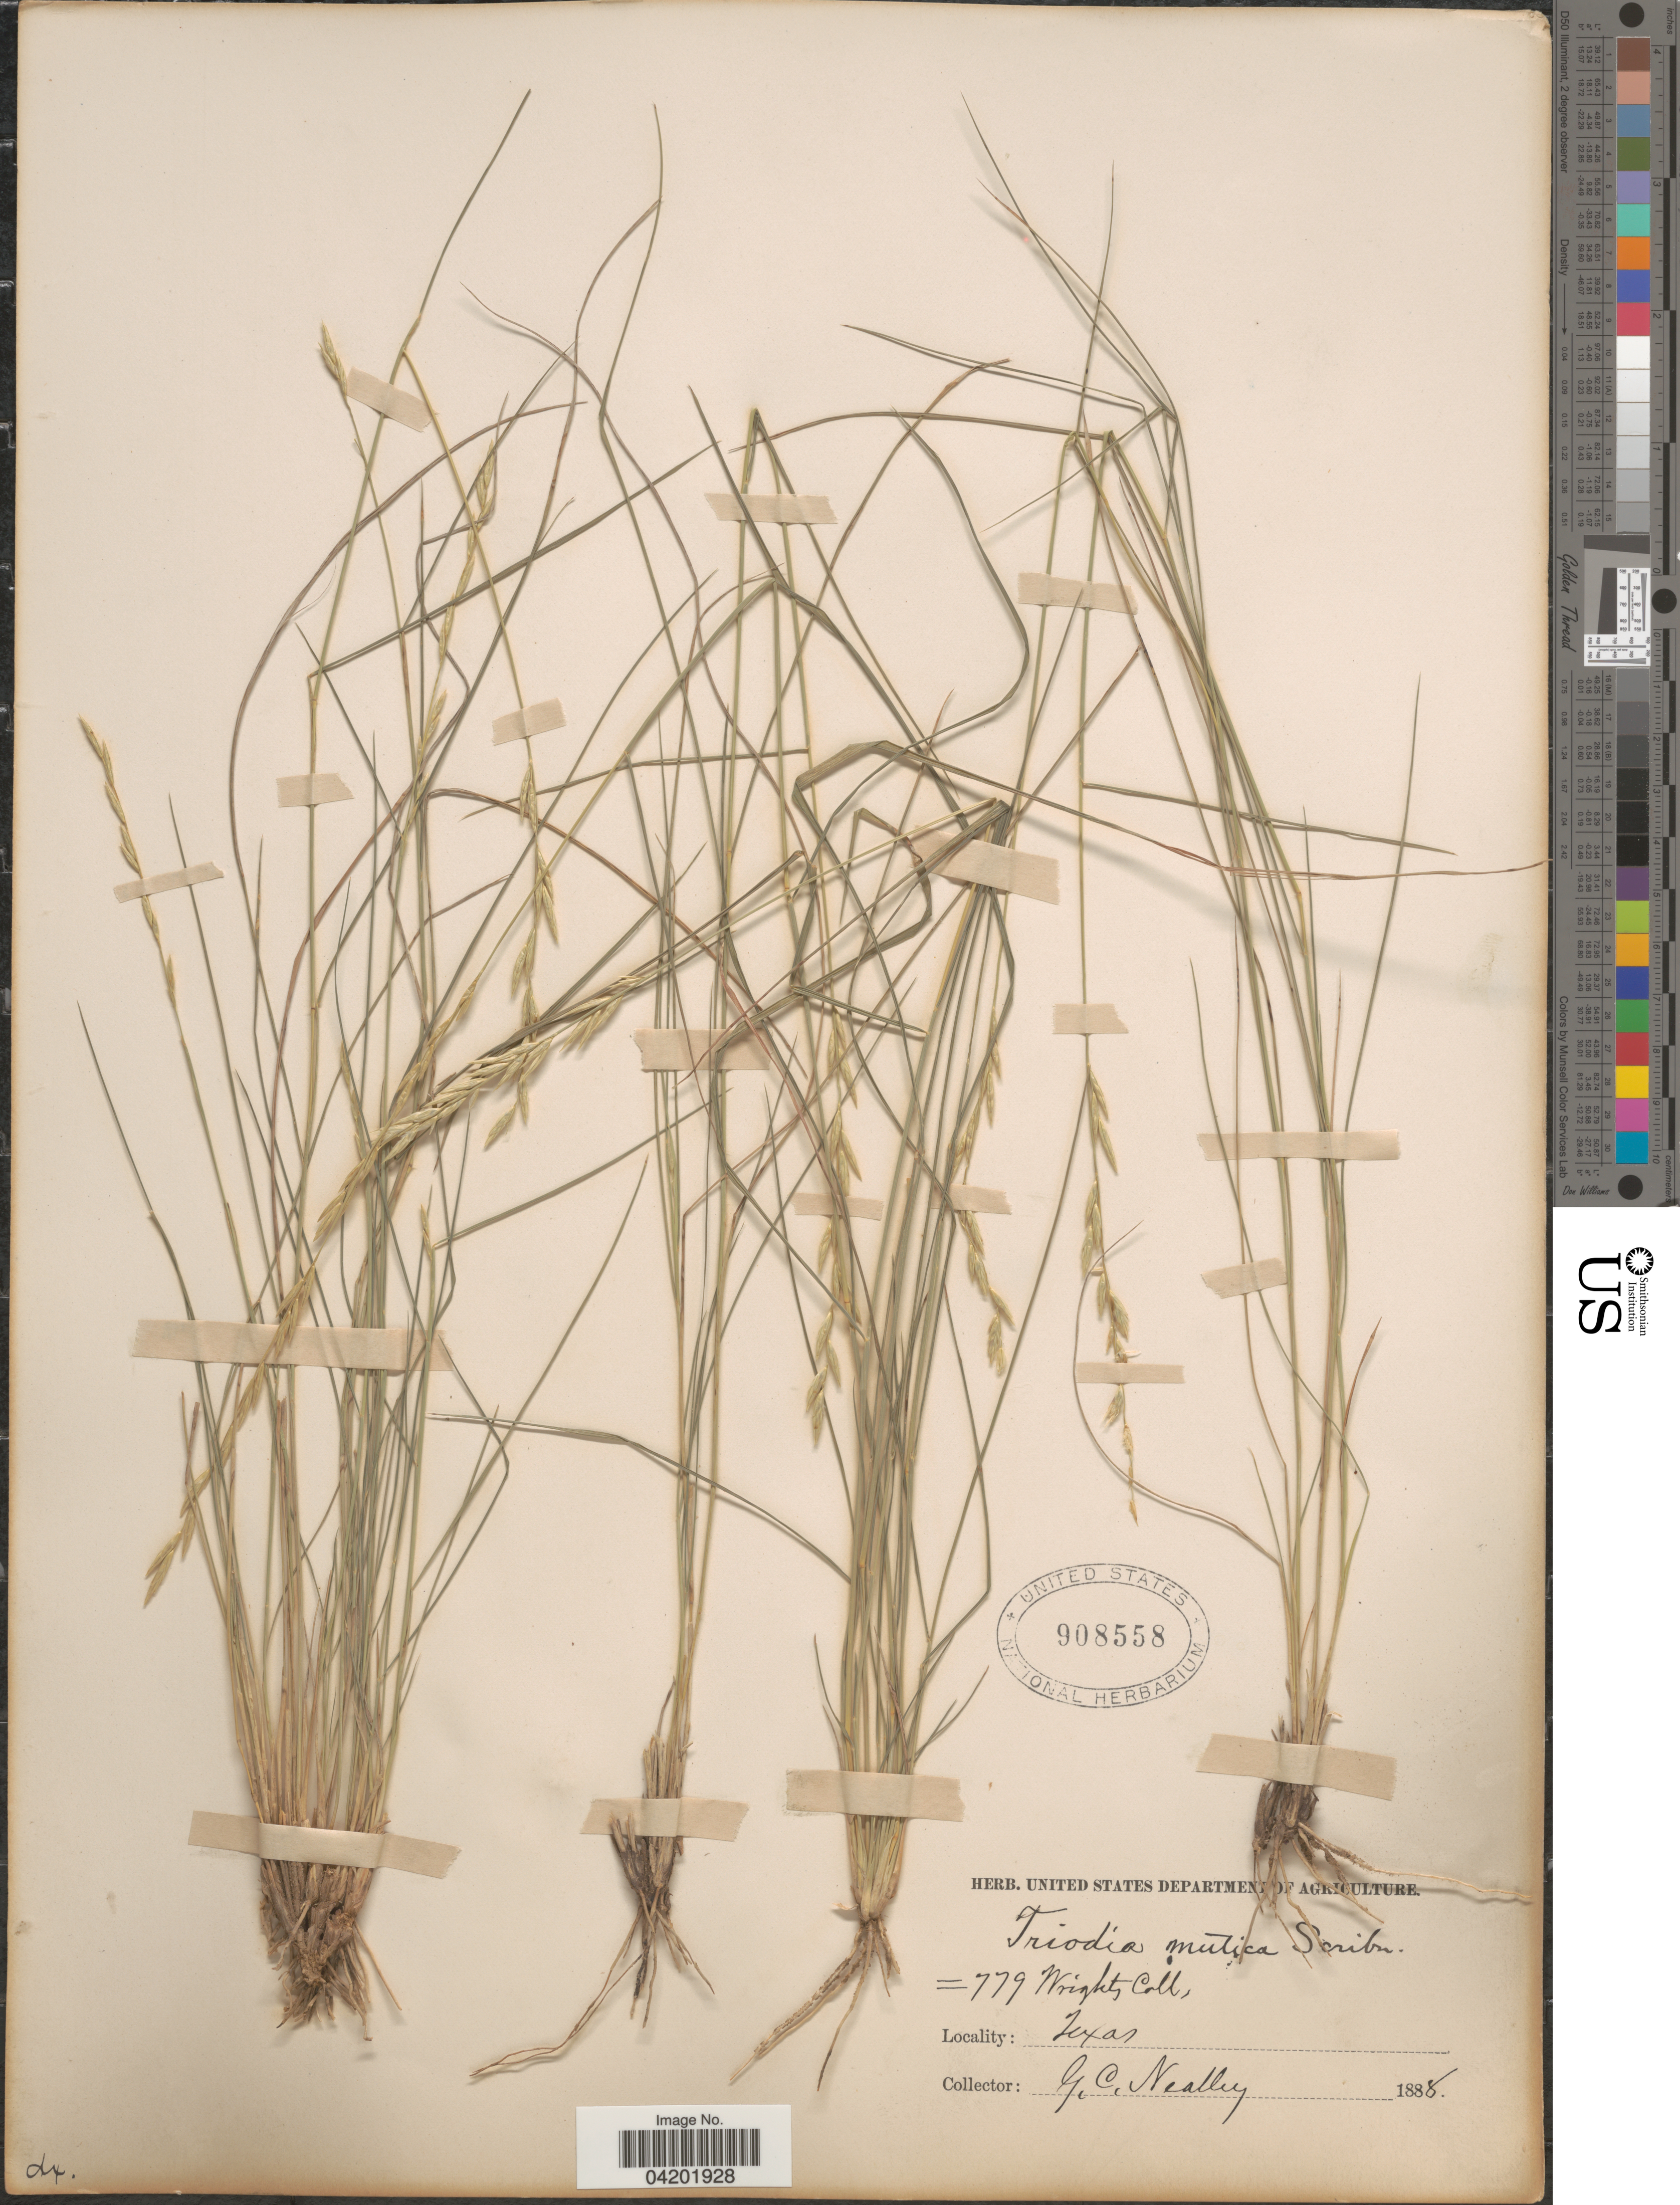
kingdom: Plantae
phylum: Tracheophyta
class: Liliopsida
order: Poales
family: Poaceae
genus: Tridentopsis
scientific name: Tridentopsis mutica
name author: (Torr.) P.M. Peterson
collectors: G. C. Nealley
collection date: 1888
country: United States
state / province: Texas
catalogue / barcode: US 908558